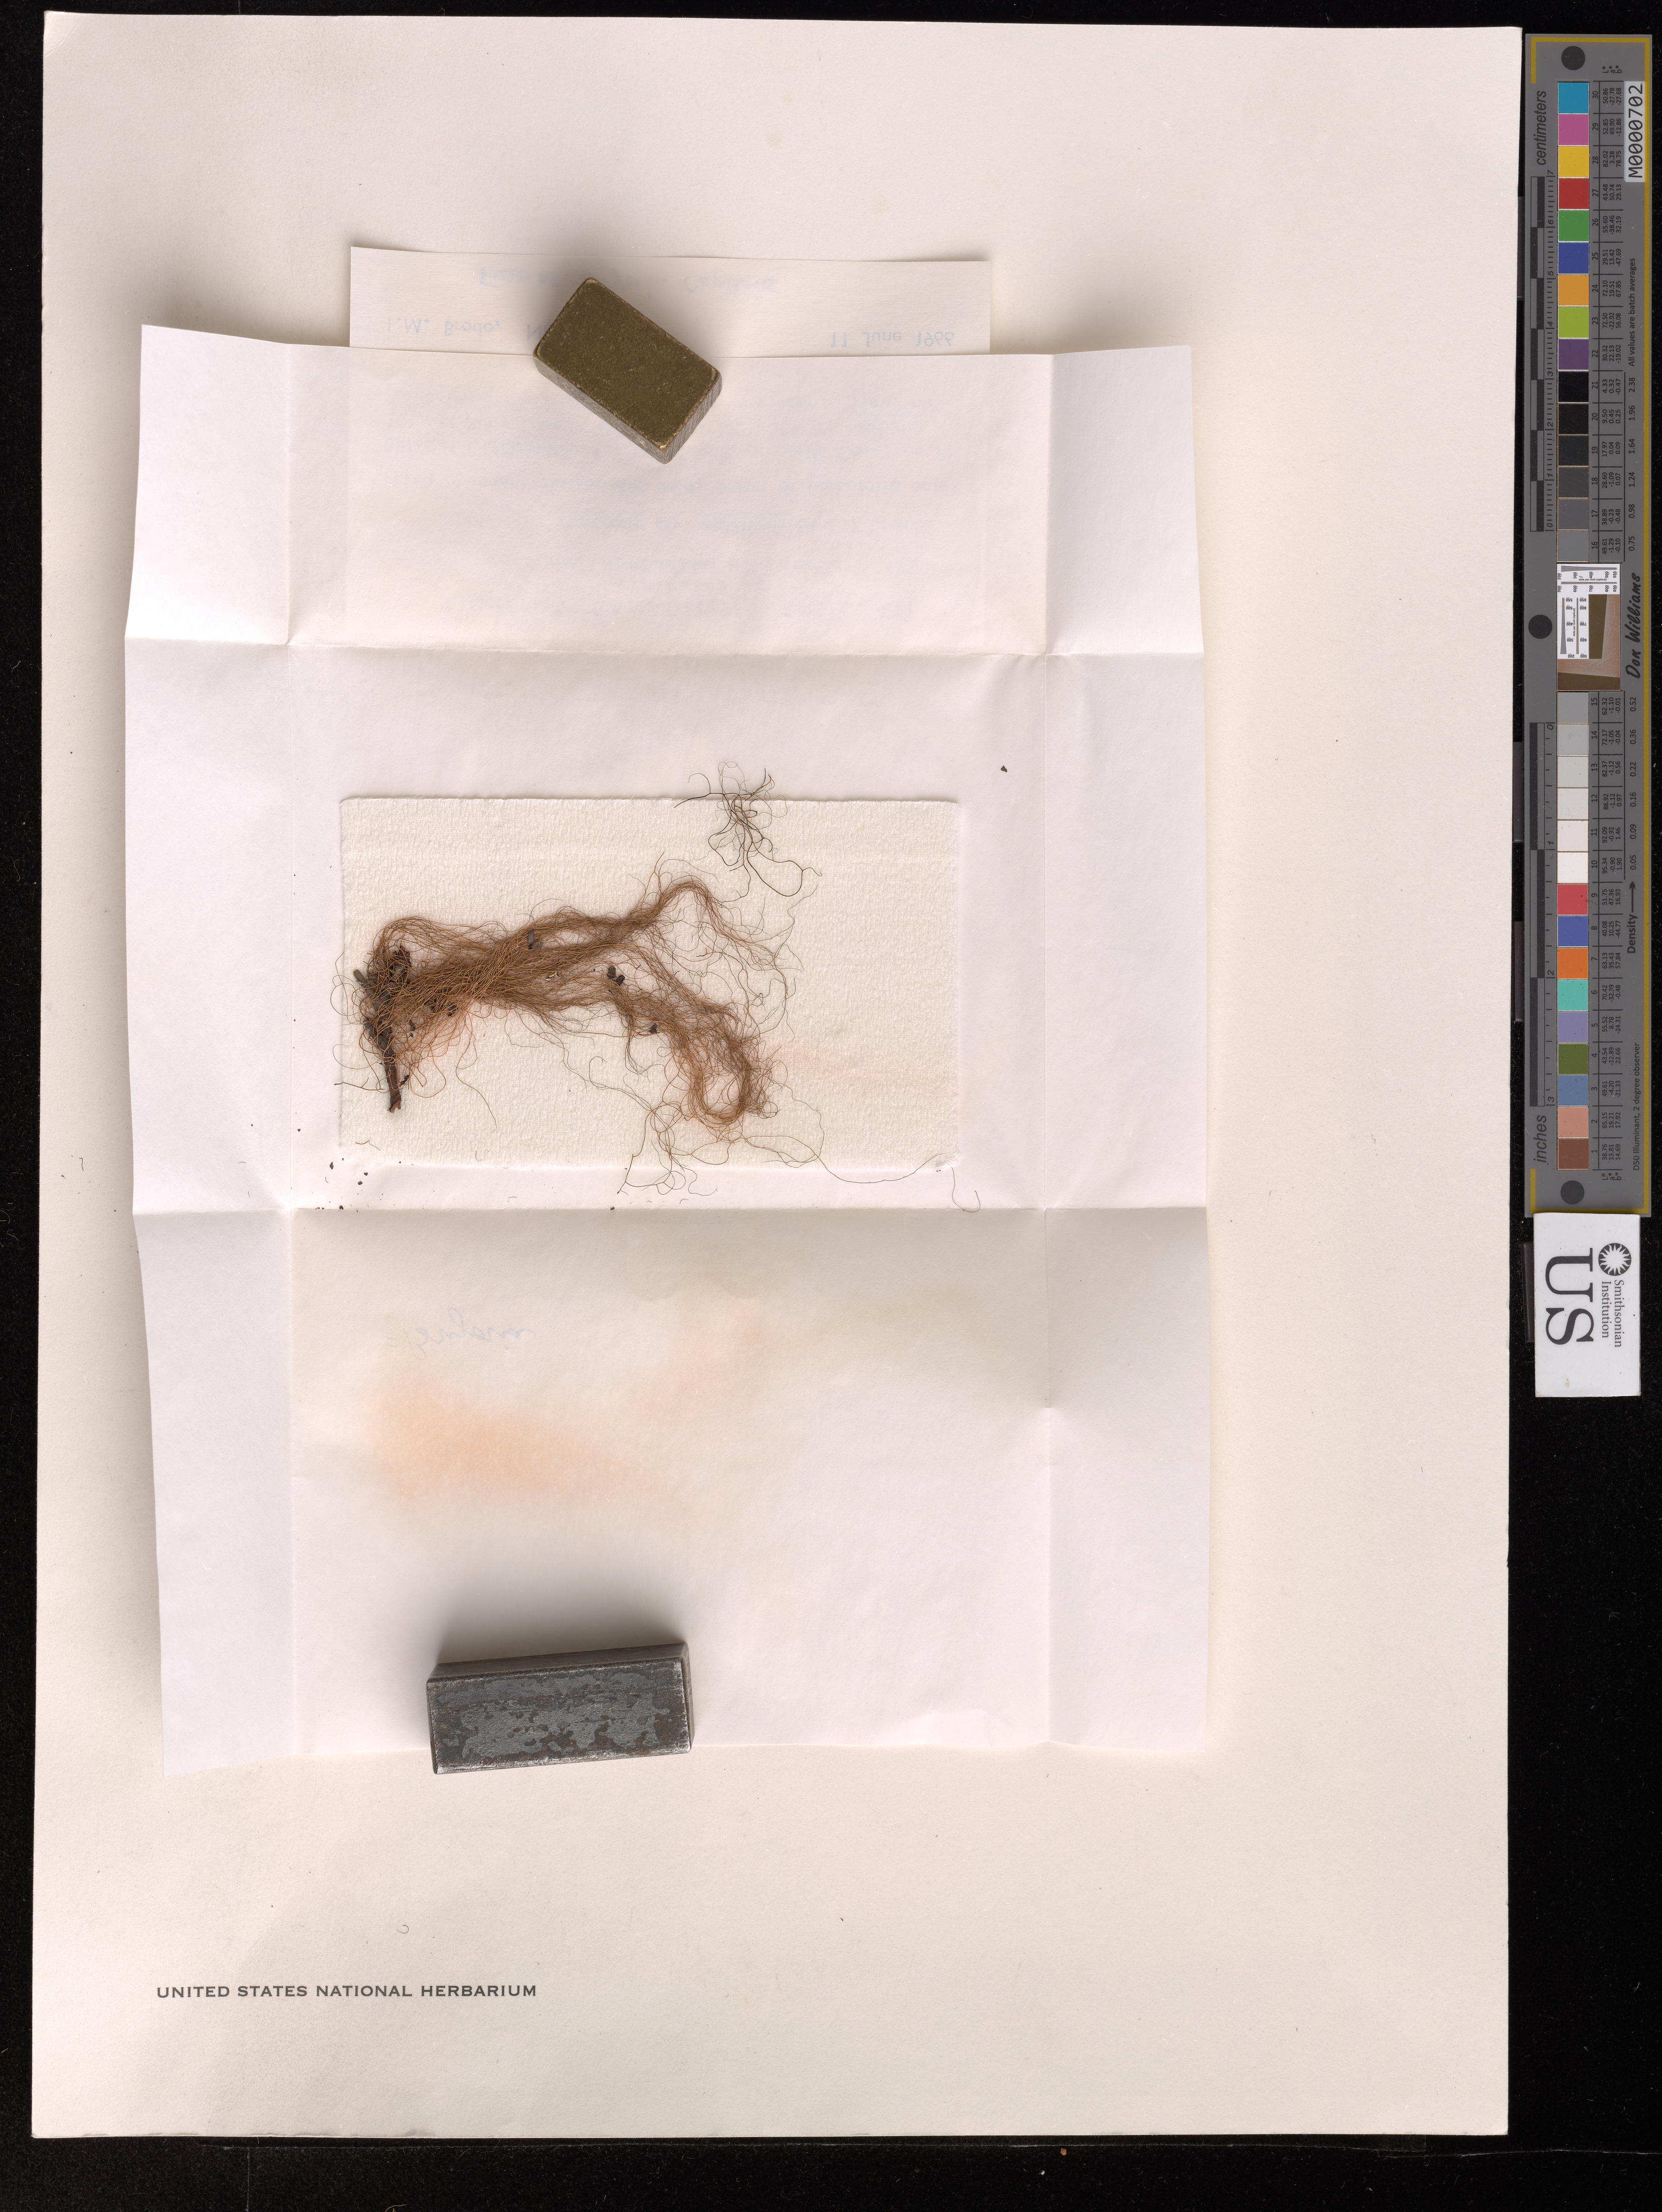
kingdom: Fungi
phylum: Ascomycota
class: Lecanoromycetes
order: Lecanorales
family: Parmeliaceae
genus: Bryoria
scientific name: Bryoria capillaris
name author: (Ach.) Brodo & D.Hawksw.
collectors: I. Brodo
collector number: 8330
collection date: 1966-06-11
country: Canada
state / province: British Columbia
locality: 1.7 miles south of Earl's Cove, on Rt. 101, at Ruby Lake.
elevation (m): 122